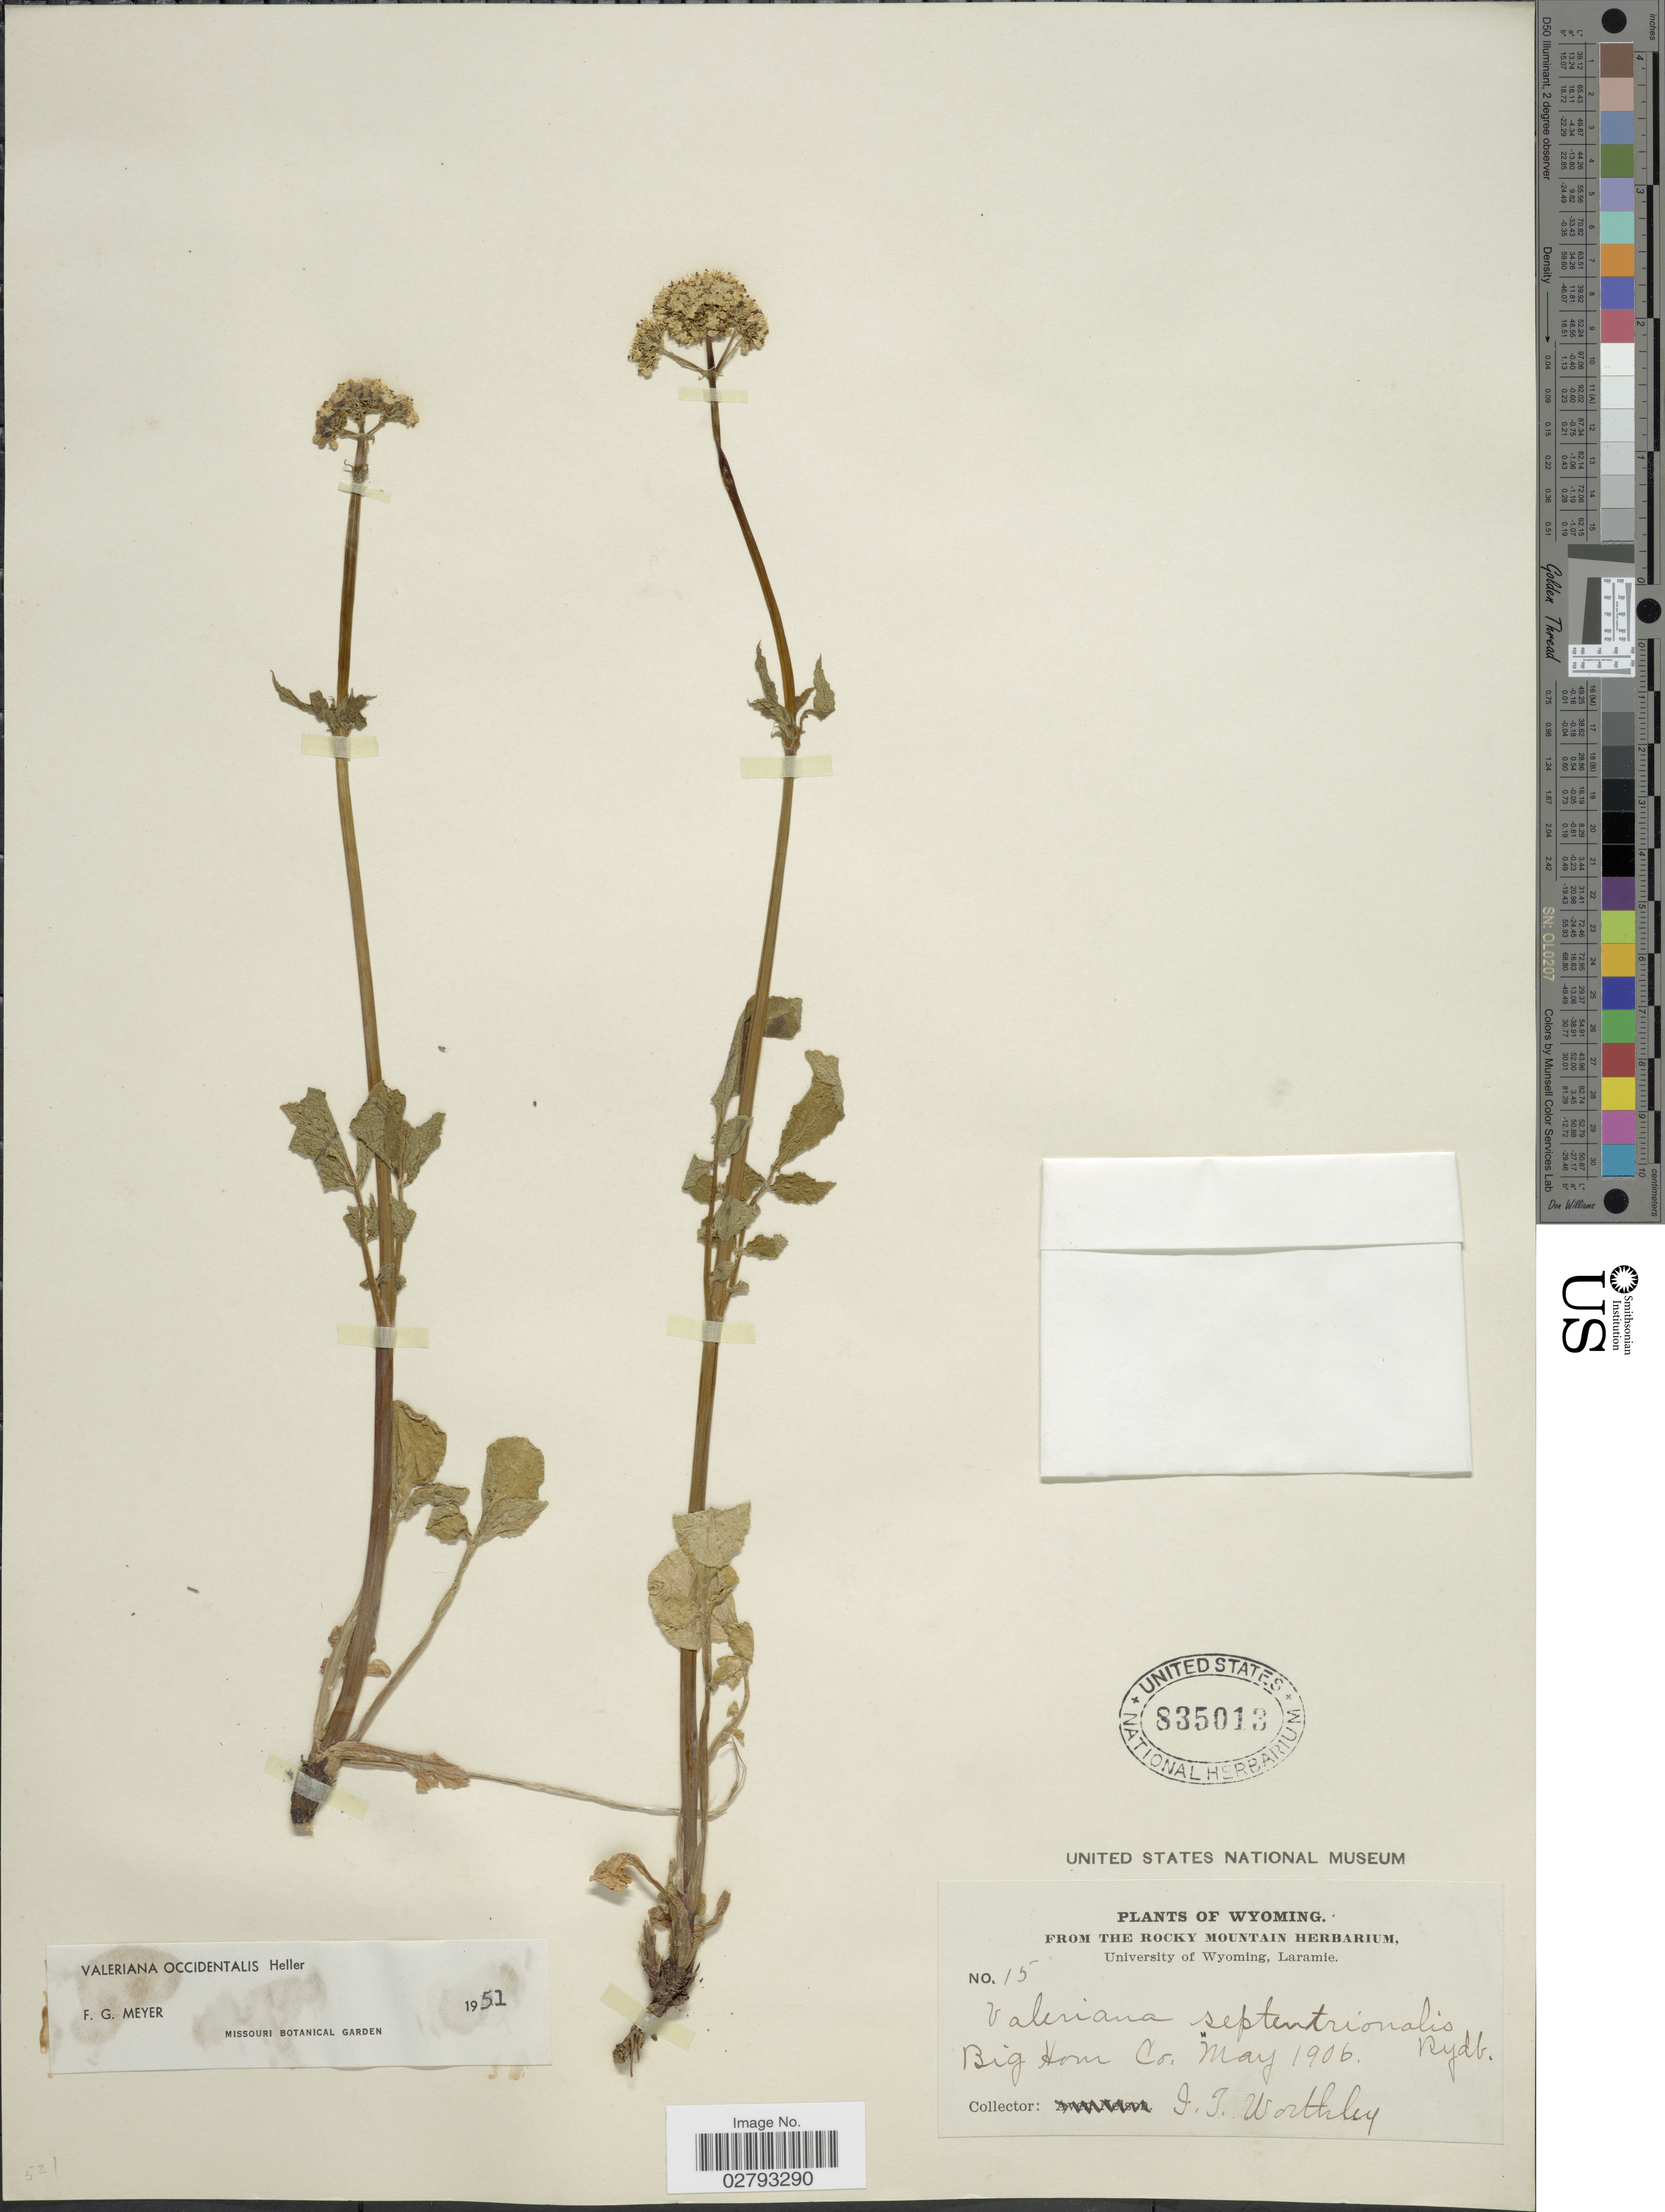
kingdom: Plantae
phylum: Tracheophyta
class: Magnoliopsida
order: Dipsacales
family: Caprifoliaceae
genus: Valeriana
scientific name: Valeriana occidentalis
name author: A. Heller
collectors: I. Worthley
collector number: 15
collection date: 1906-05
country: United States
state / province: Wyoming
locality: Big Horn Co.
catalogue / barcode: US 835013